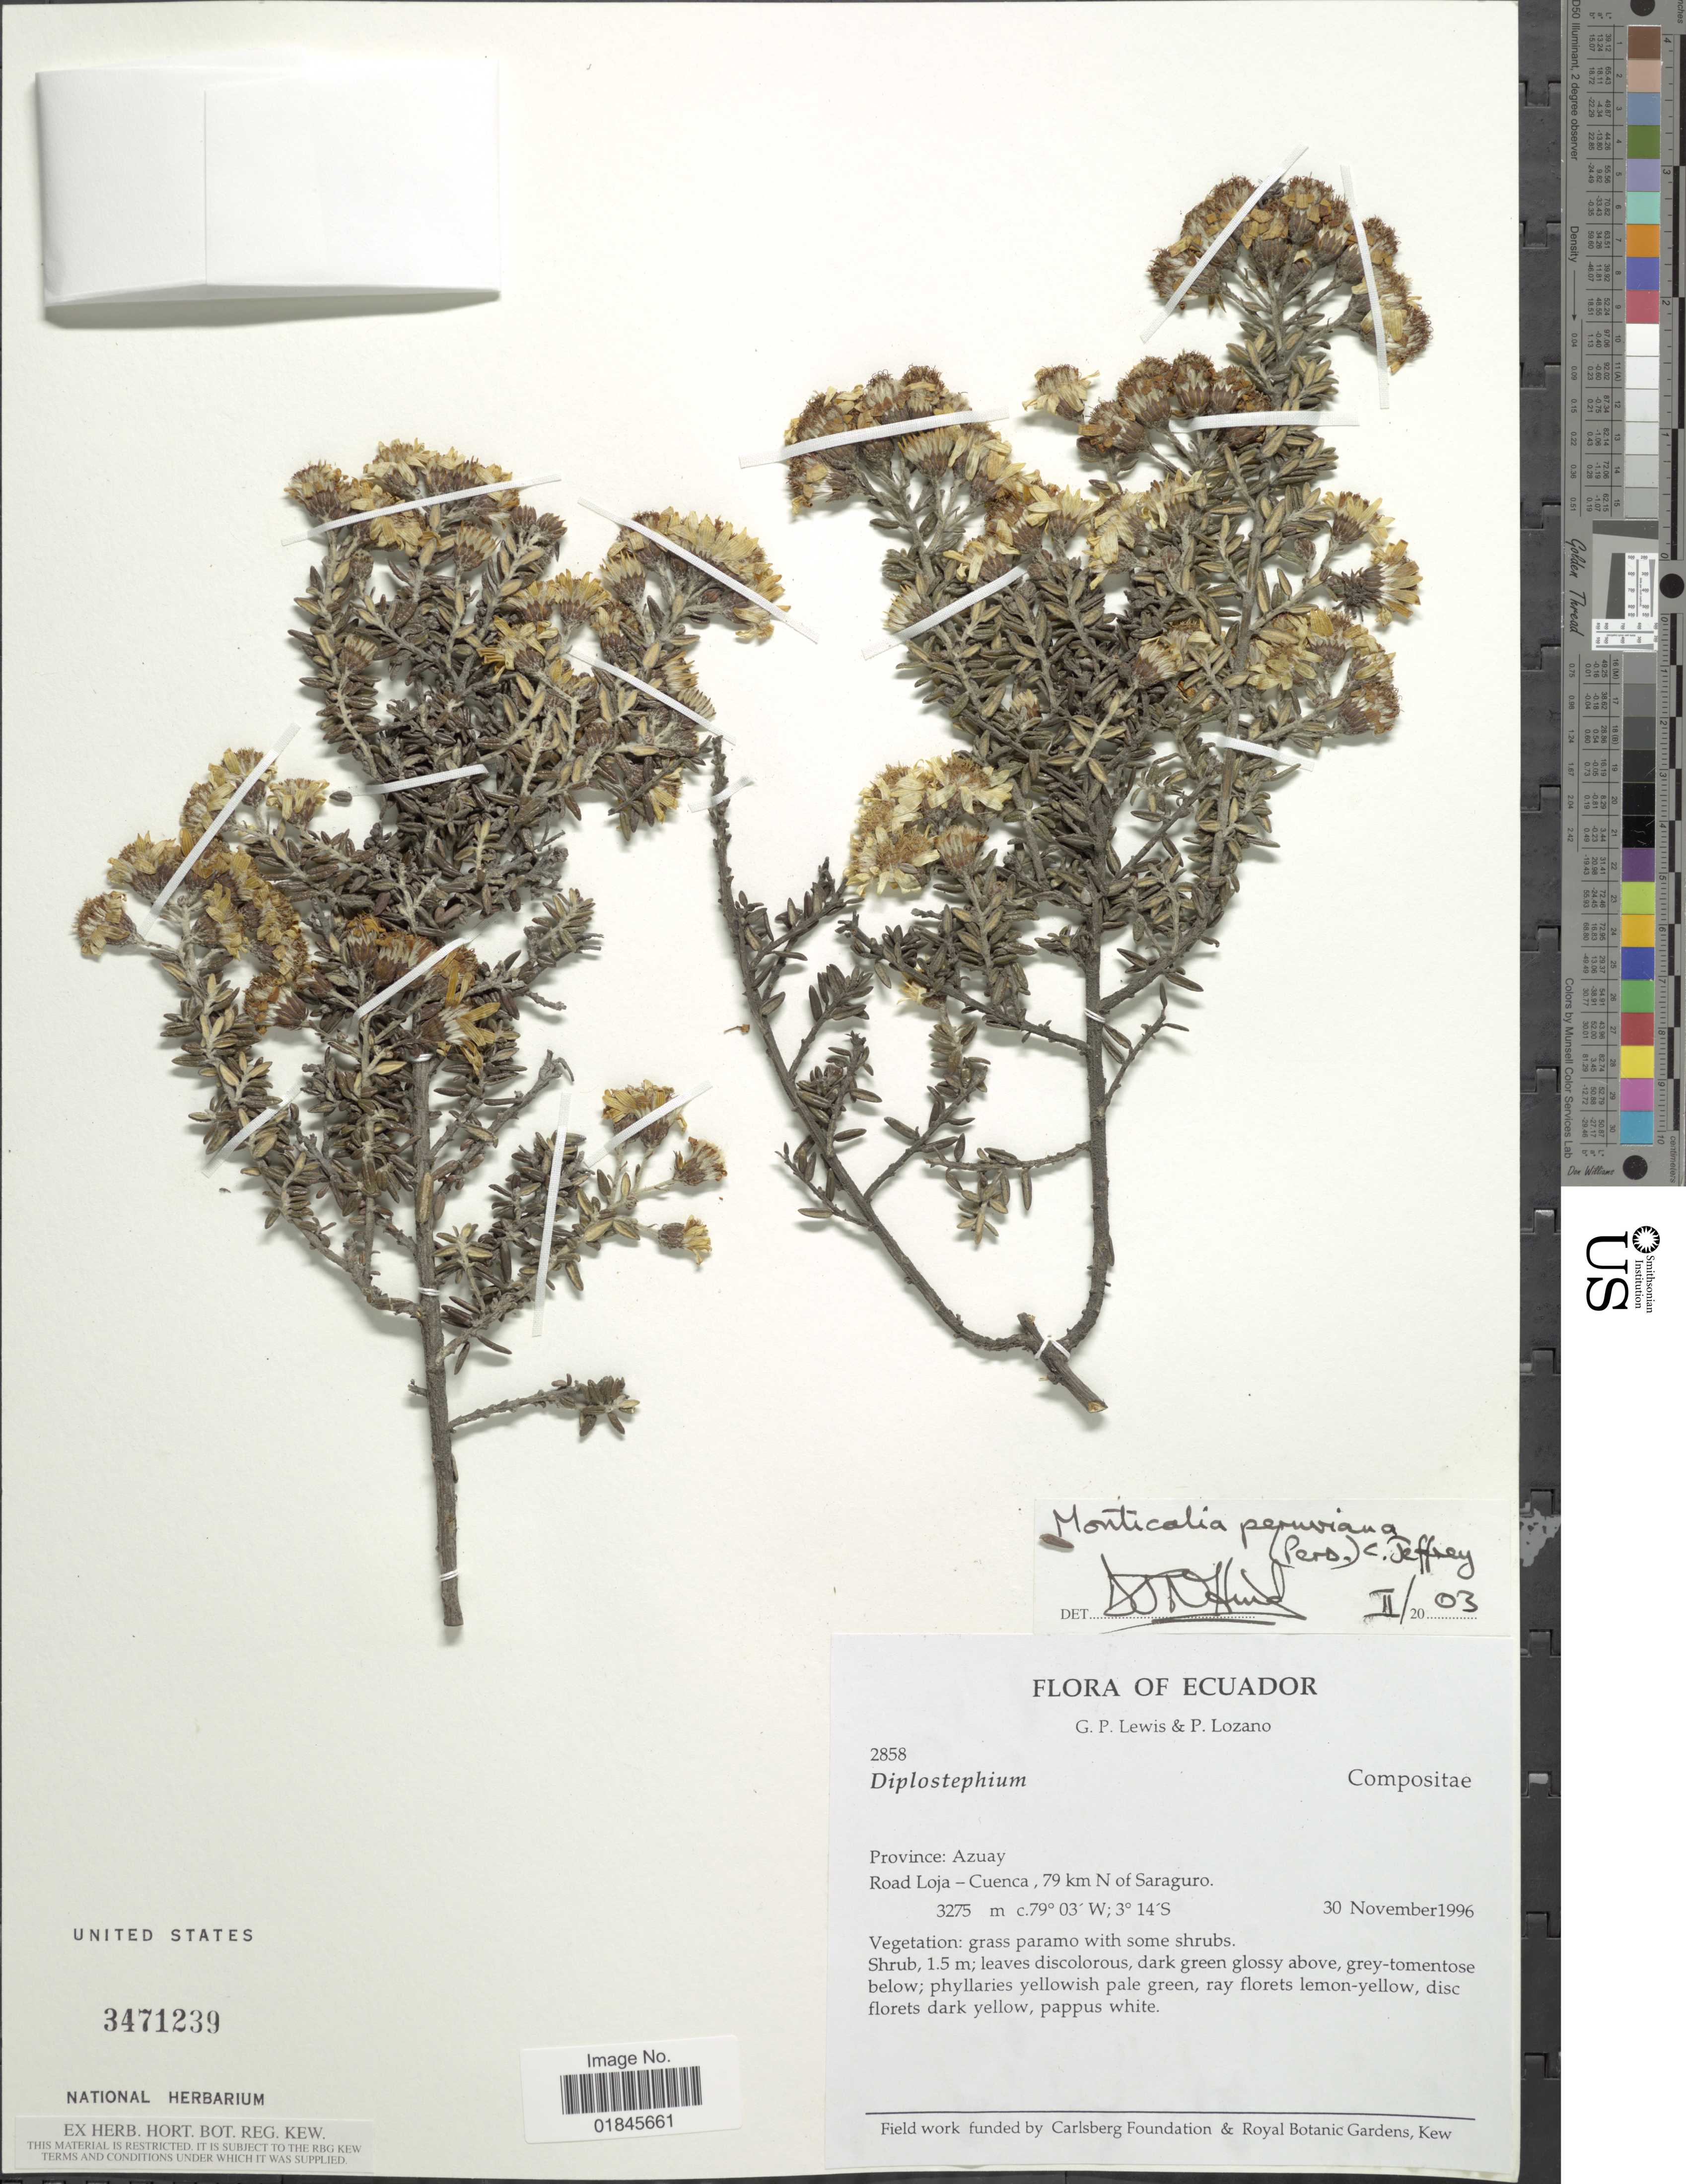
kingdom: Plantae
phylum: Tracheophyta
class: Magnoliopsida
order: Asterales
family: Asteraceae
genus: Pentacalia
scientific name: Pentacalia peruviana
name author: (Pers.) Cuatrec.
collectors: G. P. Lewis & P. Lozano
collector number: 2858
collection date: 1996-11-30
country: Ecuador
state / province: Azuay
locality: Province: Azuay. Road Loja - Cuenca, 79 km N of Saraguro.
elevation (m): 3275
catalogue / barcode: US 3471239